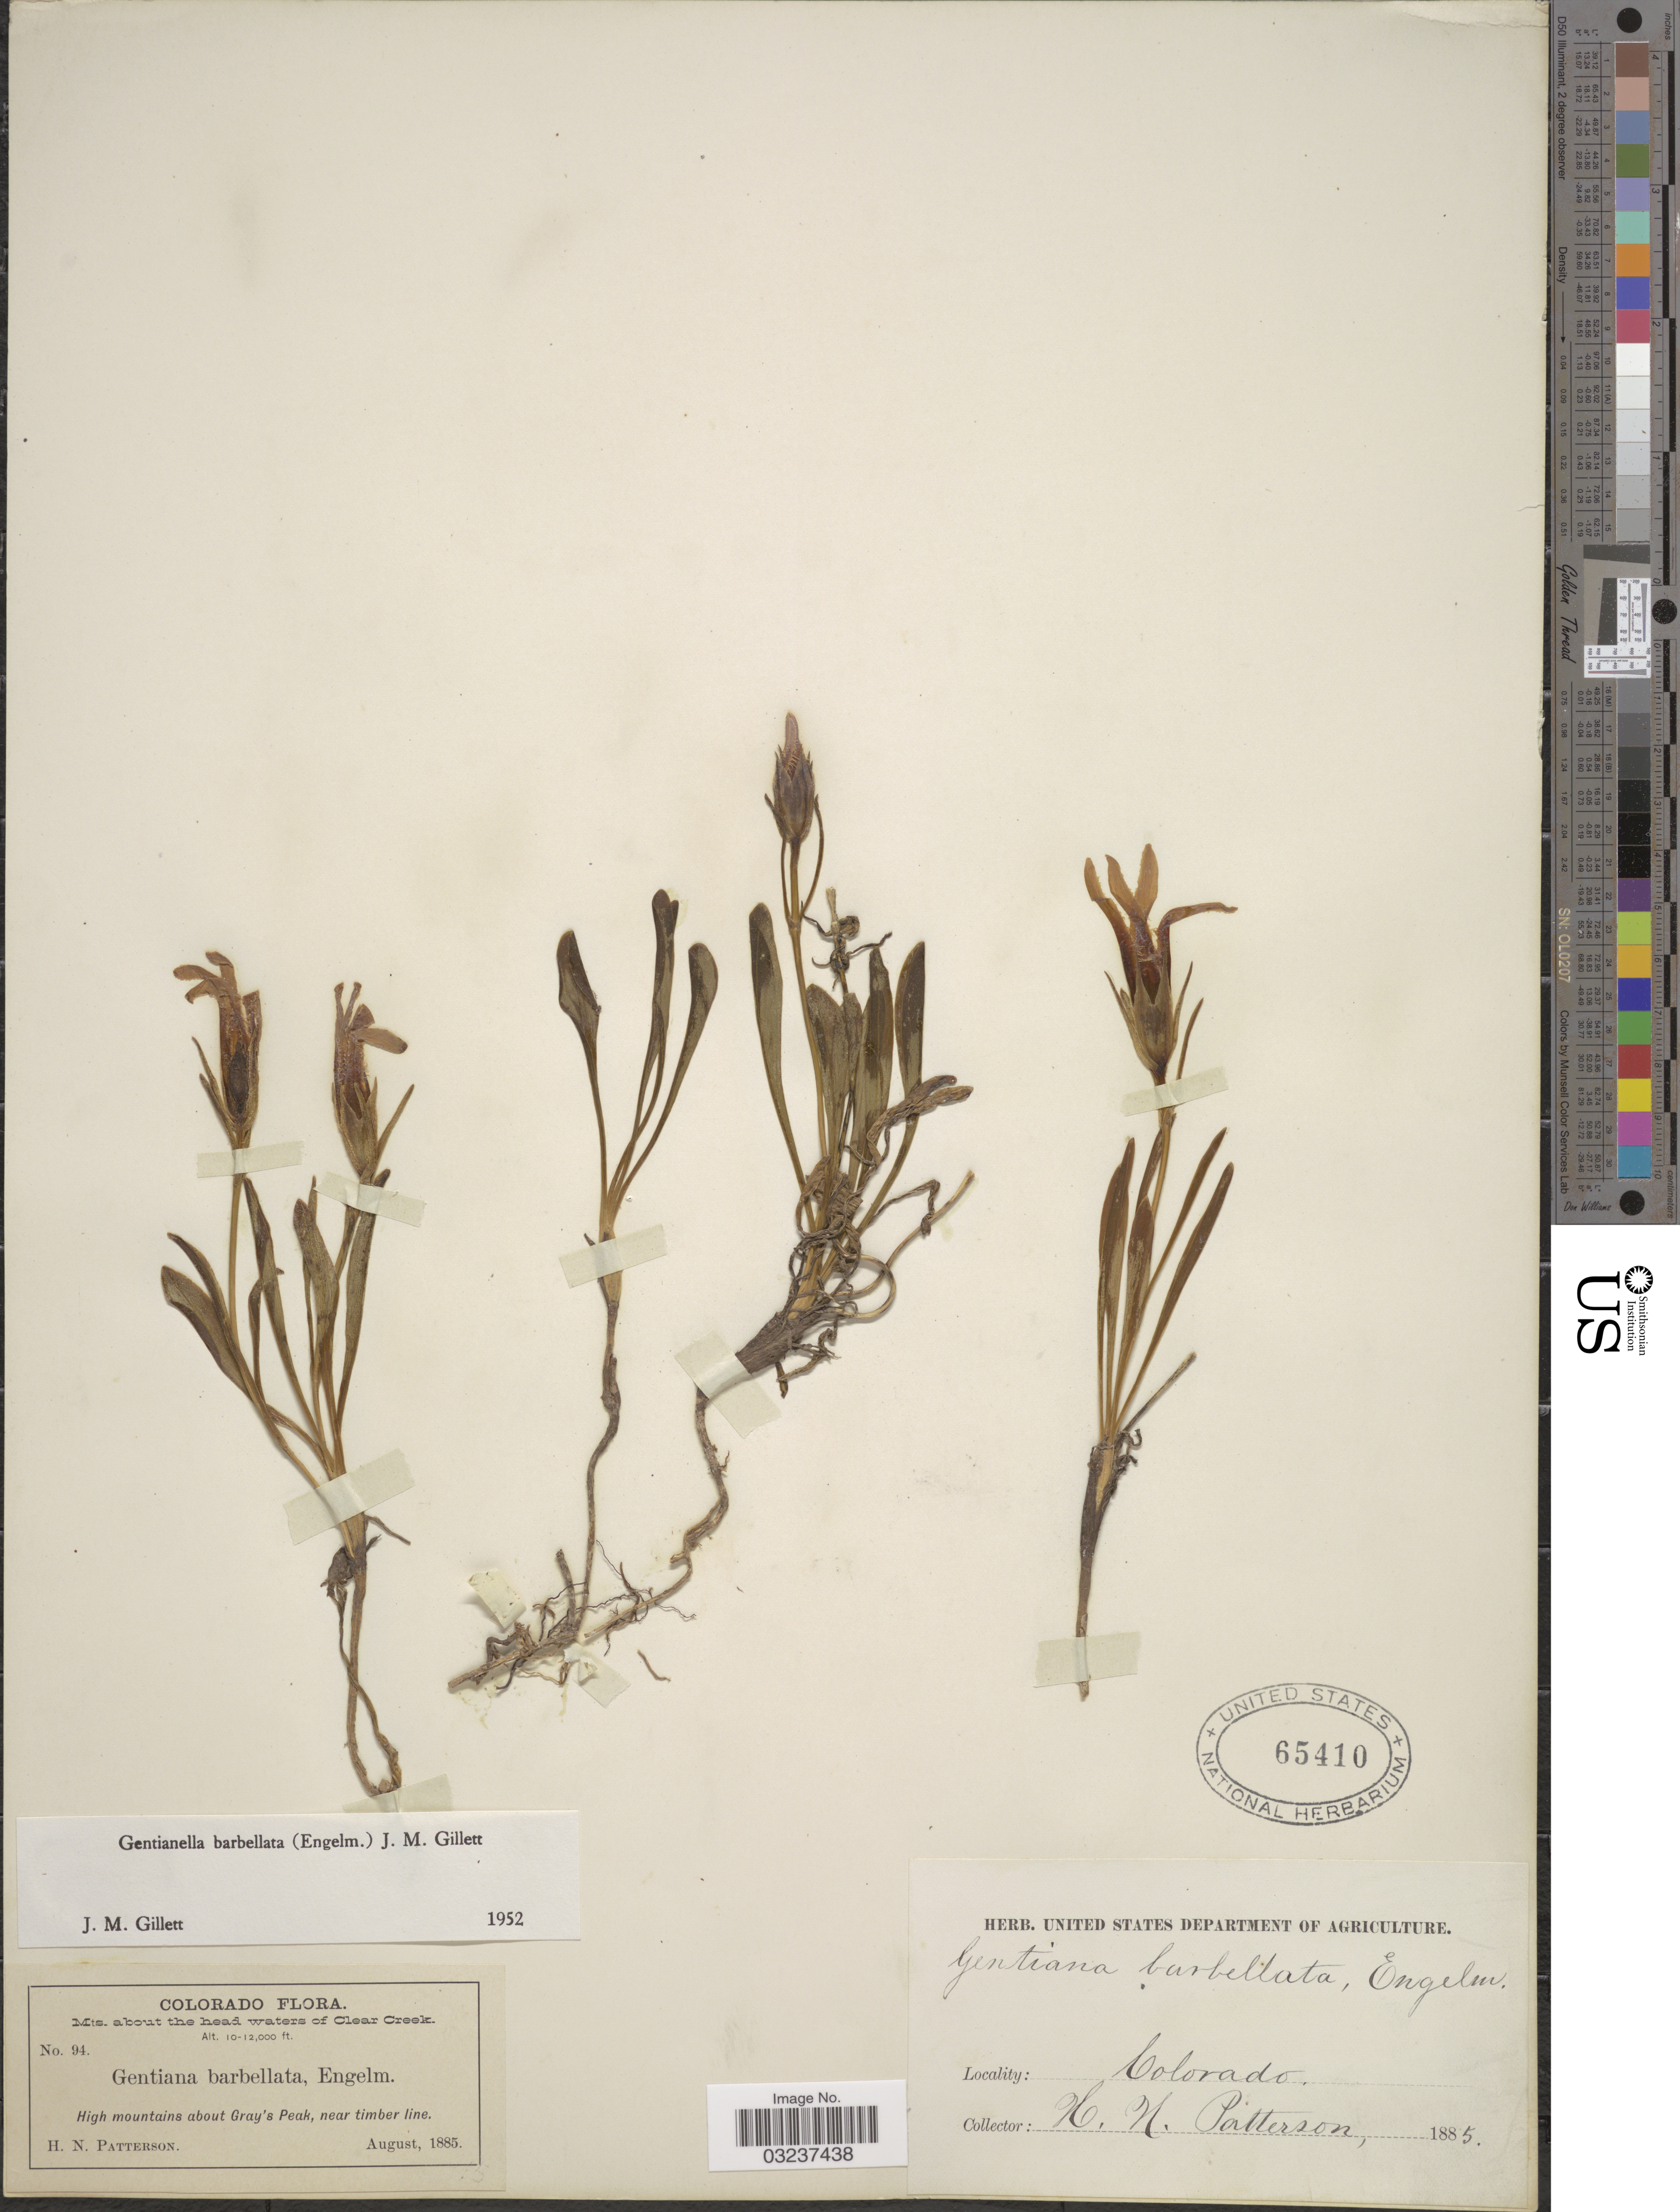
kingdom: Plantae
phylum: Tracheophyta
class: Magnoliopsida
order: Gentianales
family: Gentianaceae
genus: Gentianella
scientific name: Gentianella barbellata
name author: (Engelm.) J.M. Gillett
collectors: H. N. Patterson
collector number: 94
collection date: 1885-08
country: United States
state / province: Colorado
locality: Mts. about the head waters of Clear Creek. High mountains about Gray's Peak, near timber line.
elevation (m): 3048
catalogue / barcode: US 65410